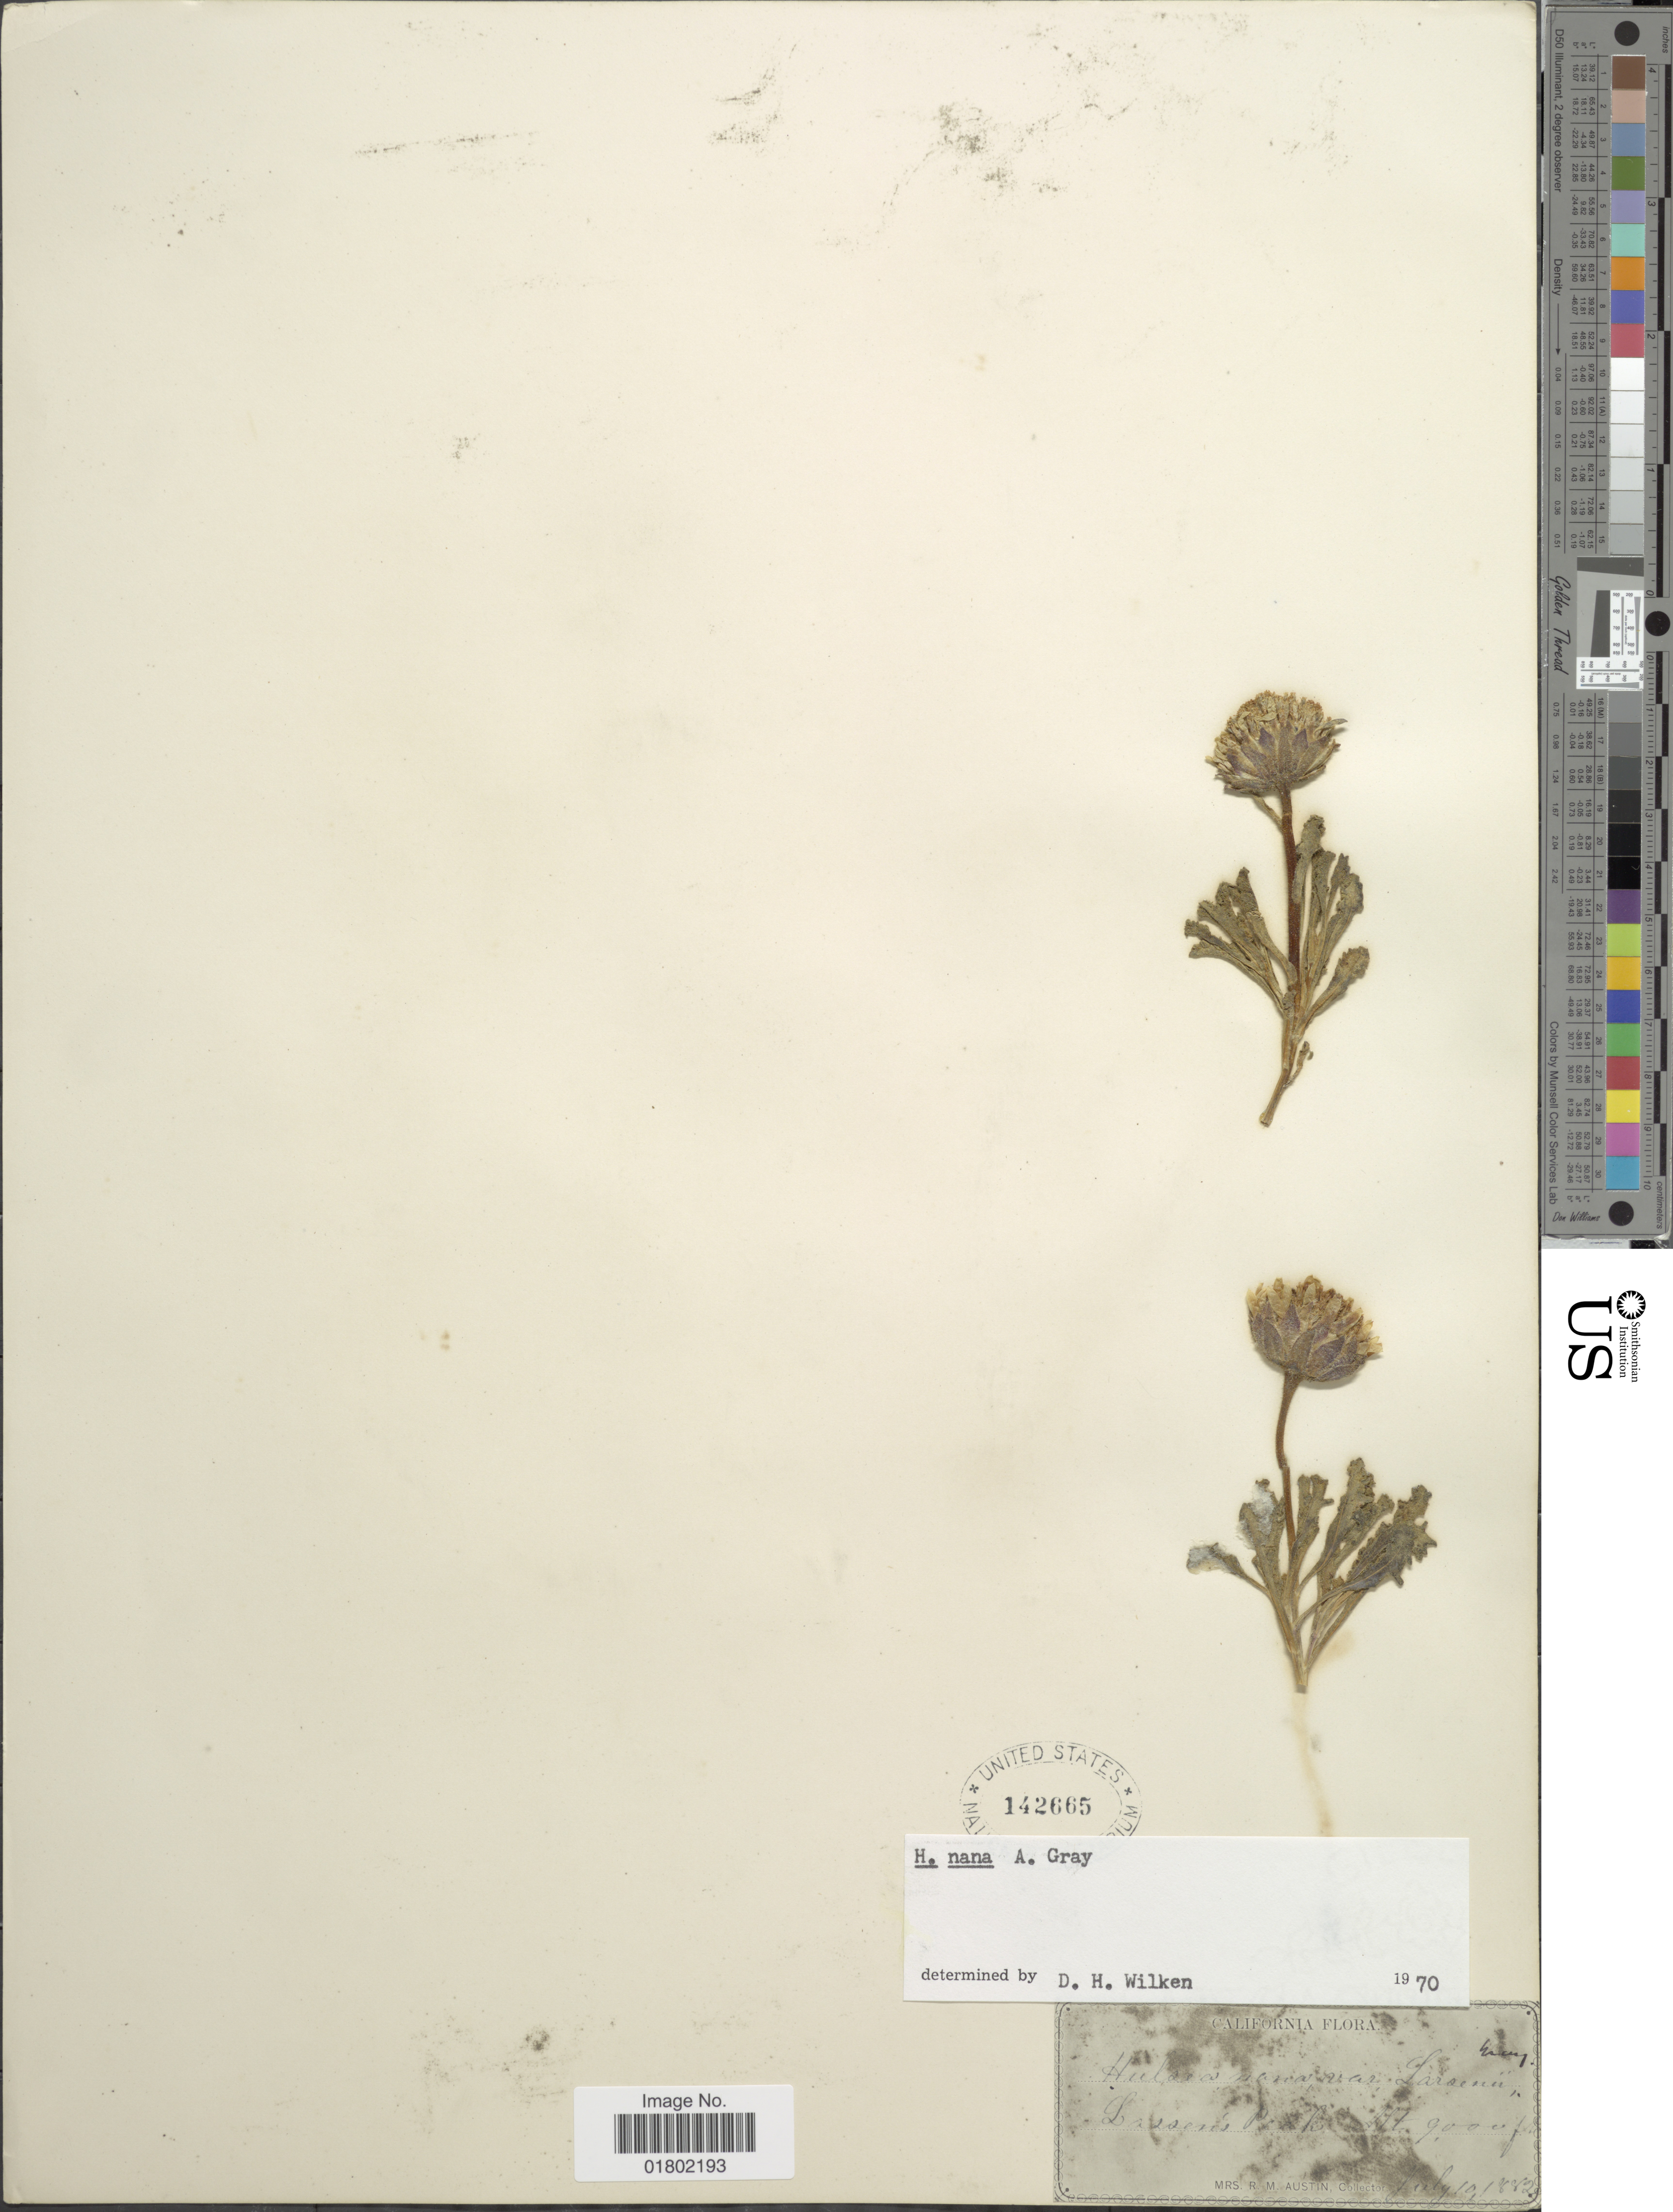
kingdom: Plantae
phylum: Tracheophyta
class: Magnoliopsida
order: Asterales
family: Asteraceae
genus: Hulsea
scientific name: Hulsea nana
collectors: R. Austin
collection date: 1882-07-10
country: United States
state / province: California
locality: Lassens Park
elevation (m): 2743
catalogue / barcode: US 142665